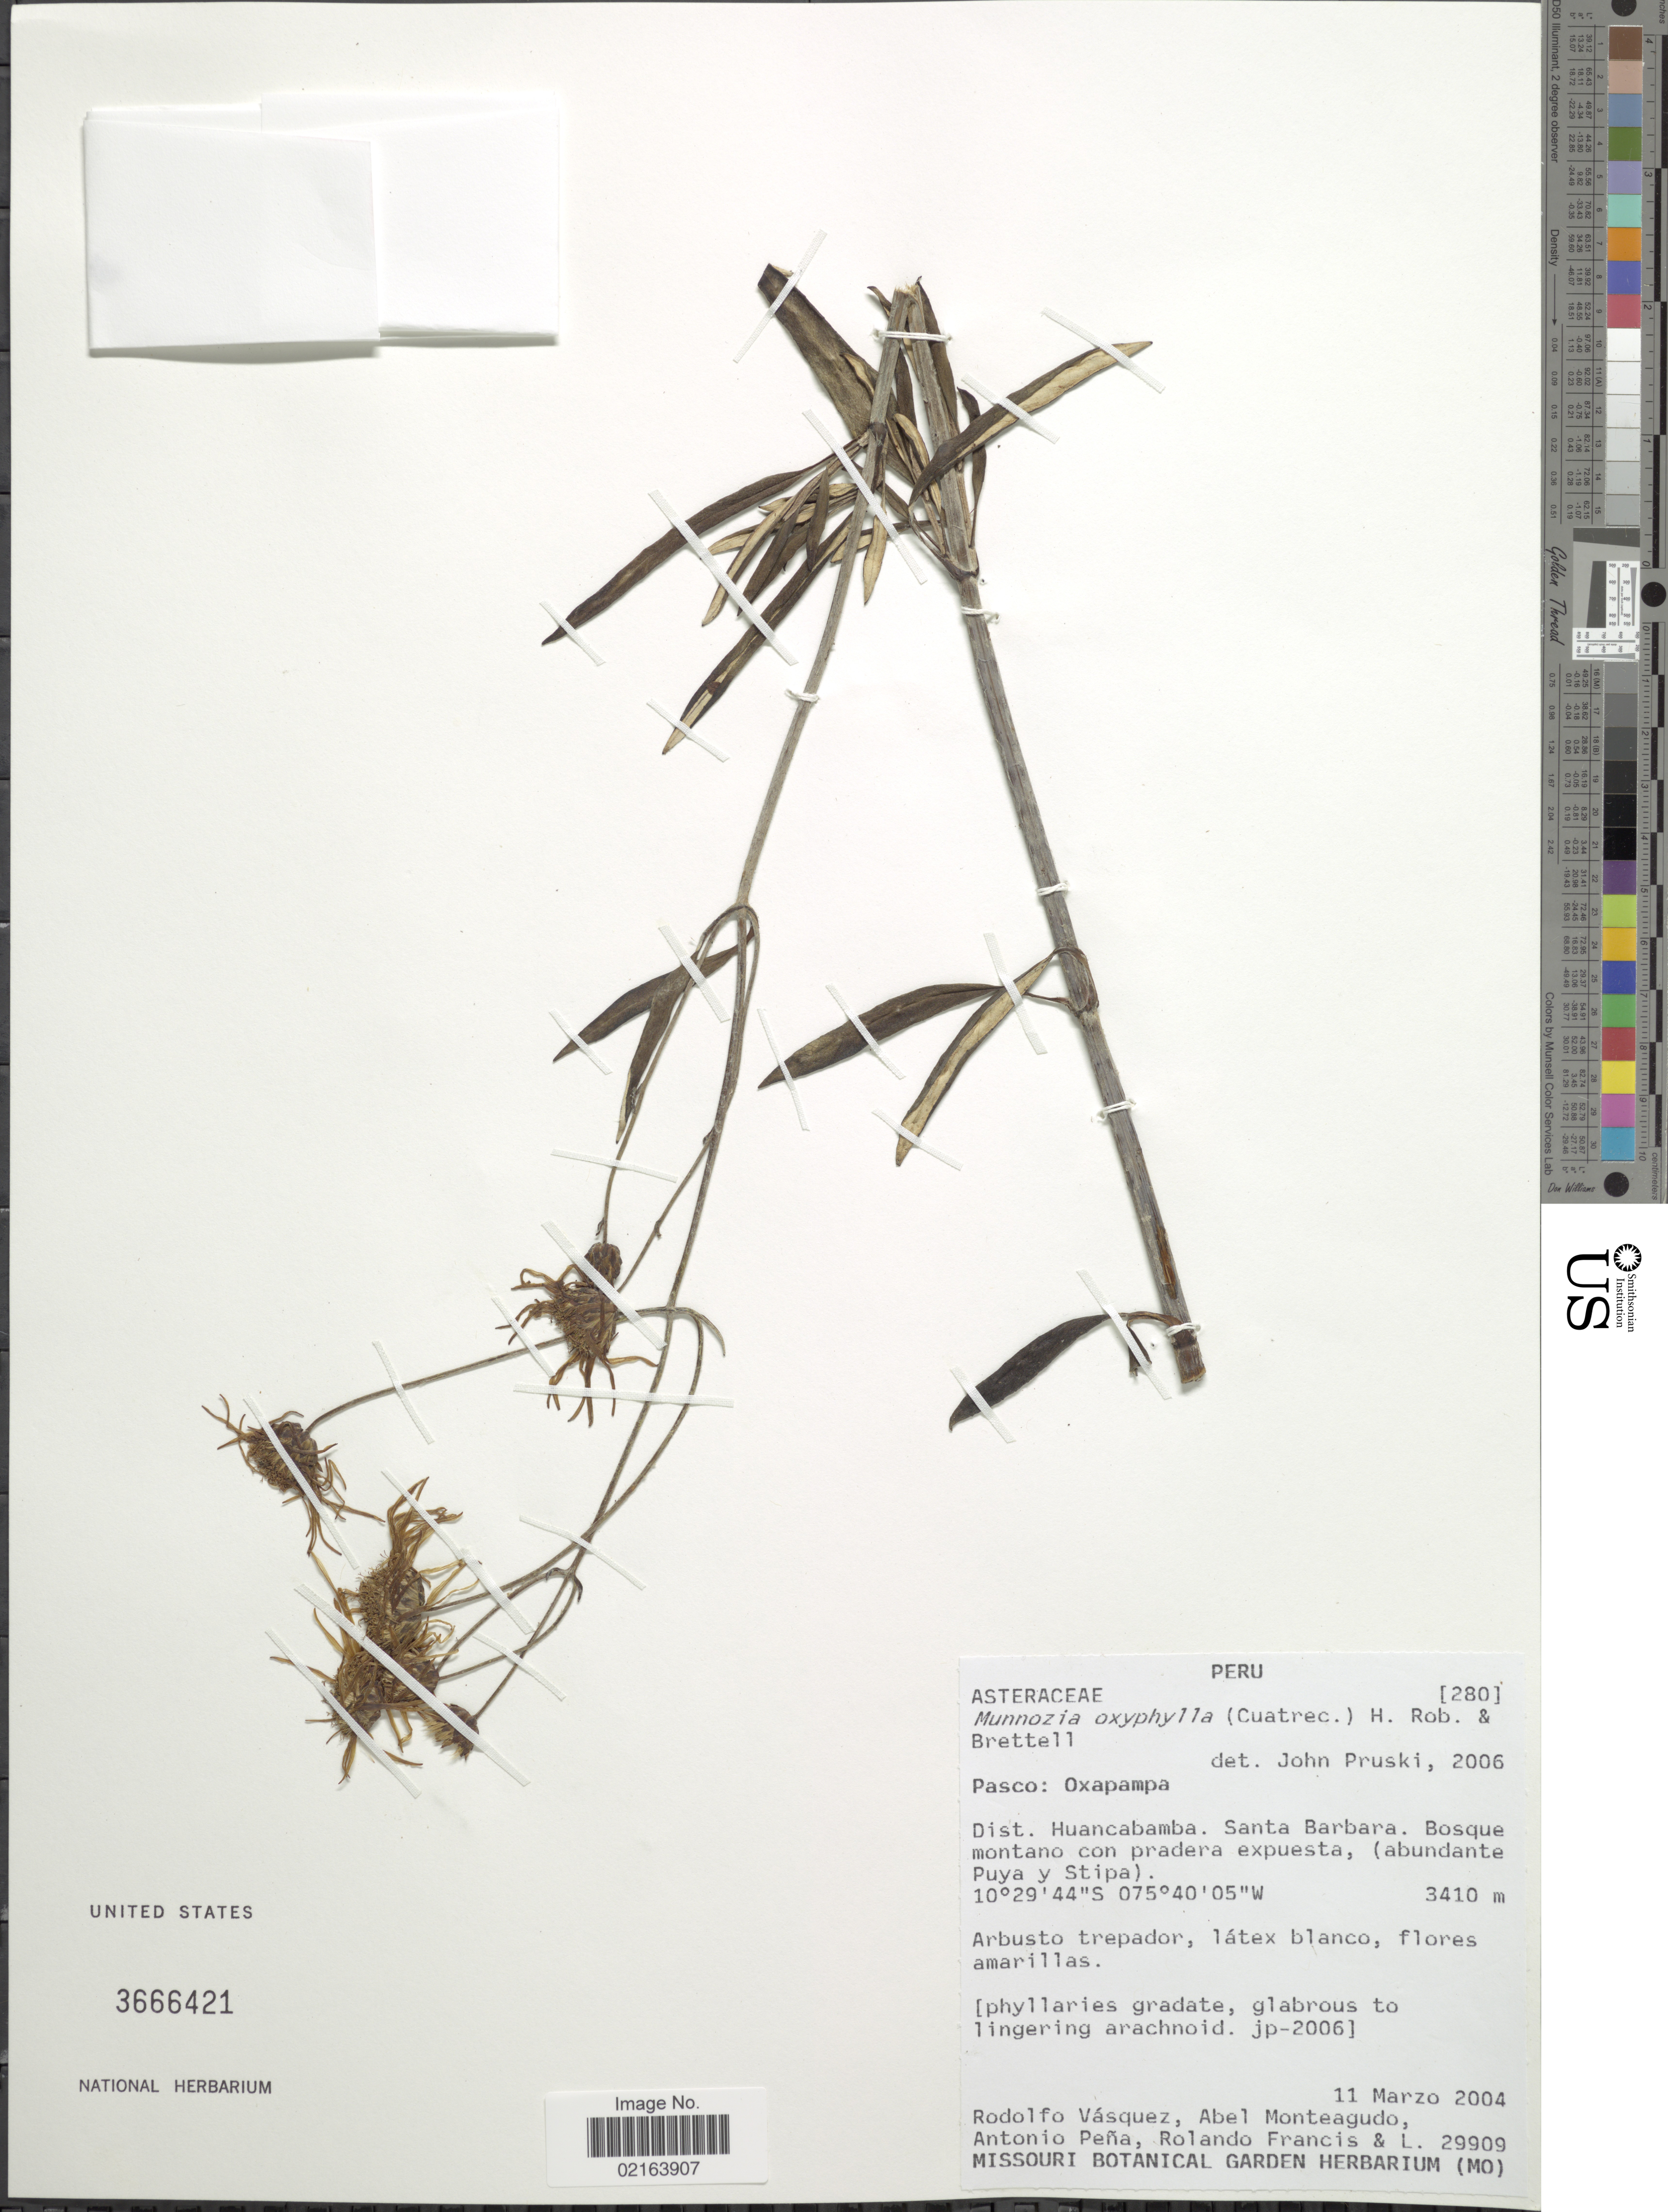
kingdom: Plantae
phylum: Tracheophyta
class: Magnoliopsida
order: Asterales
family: Asteraceae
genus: Munnozia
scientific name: Munnozia oxyphylla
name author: (Cuatrec.) H. Rob. & Brettell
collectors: R. Vásquez, A. Monteagudo, A. Peña, R. Francis & L. Mateo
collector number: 29909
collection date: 2004-03-11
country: Peru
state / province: Pasco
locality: Oxapampa, Dist. Huancabamba, Santa Barbara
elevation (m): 3410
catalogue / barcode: US 3666421